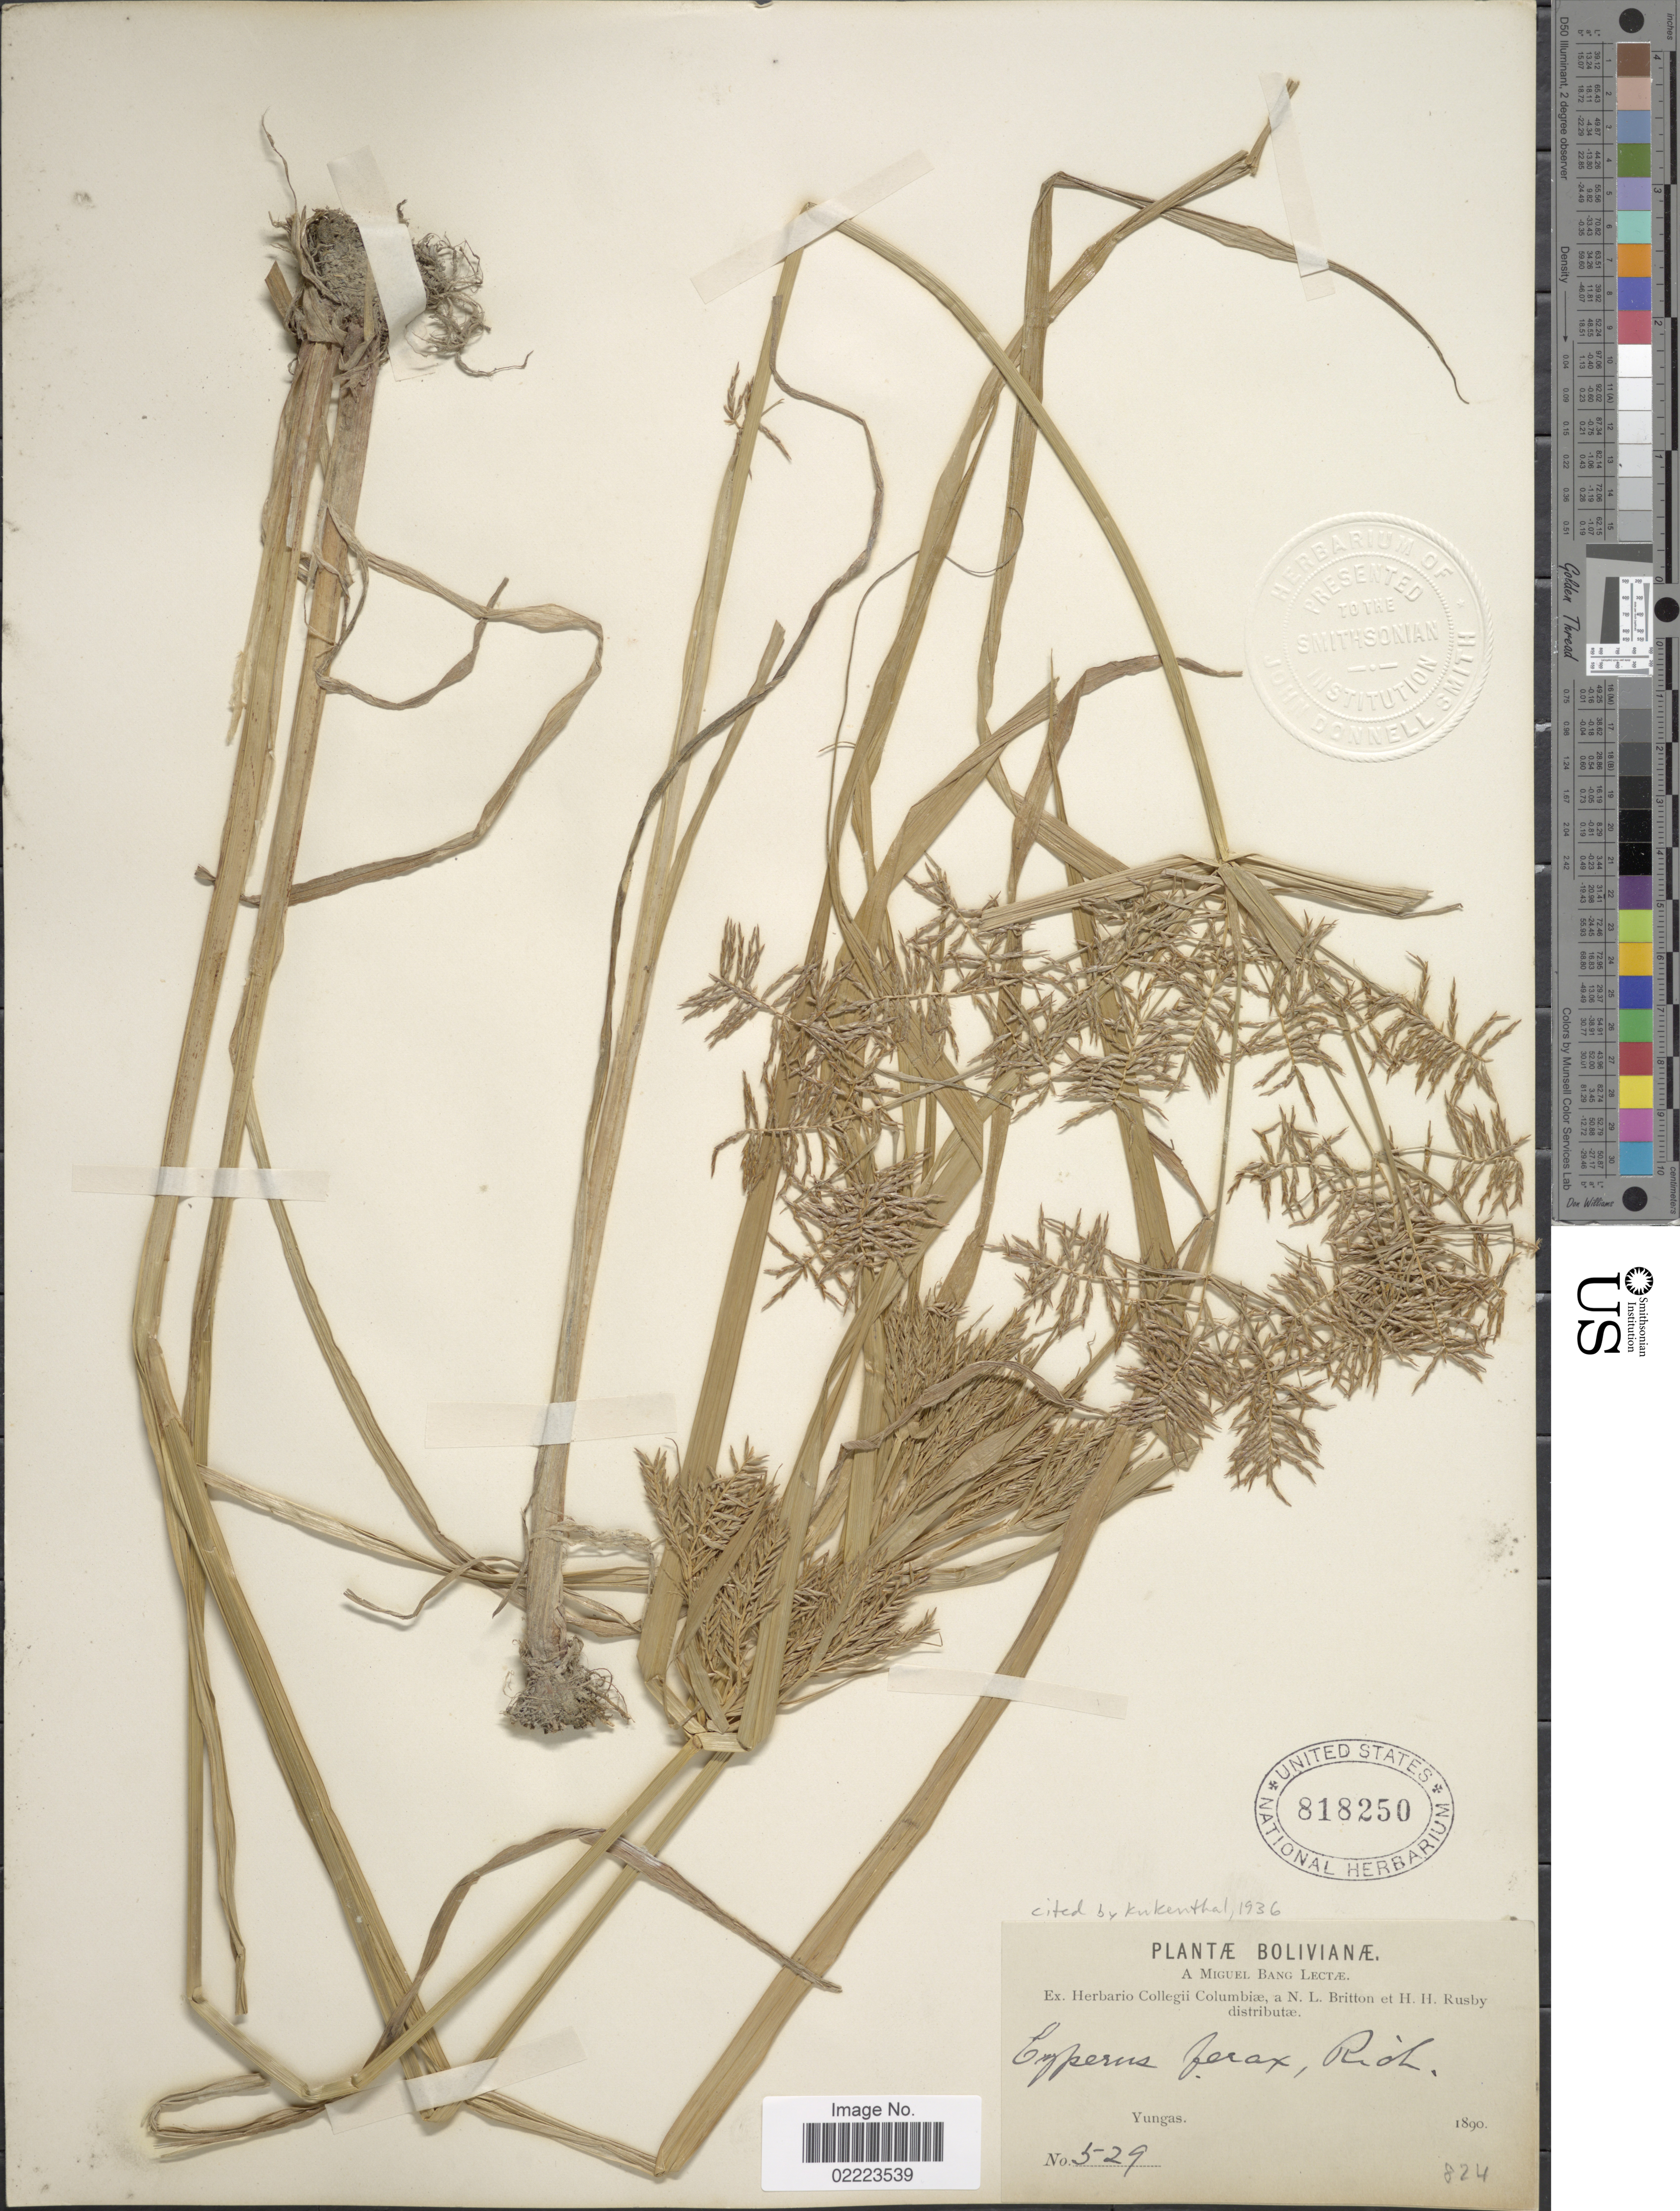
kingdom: Plantae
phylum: Tracheophyta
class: Liliopsida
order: Poales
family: Cyperaceae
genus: Cyperus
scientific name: Cyperus odoratus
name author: L.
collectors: M. Bang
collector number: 529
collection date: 1890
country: Bolivia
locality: Yungas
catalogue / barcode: US 818250